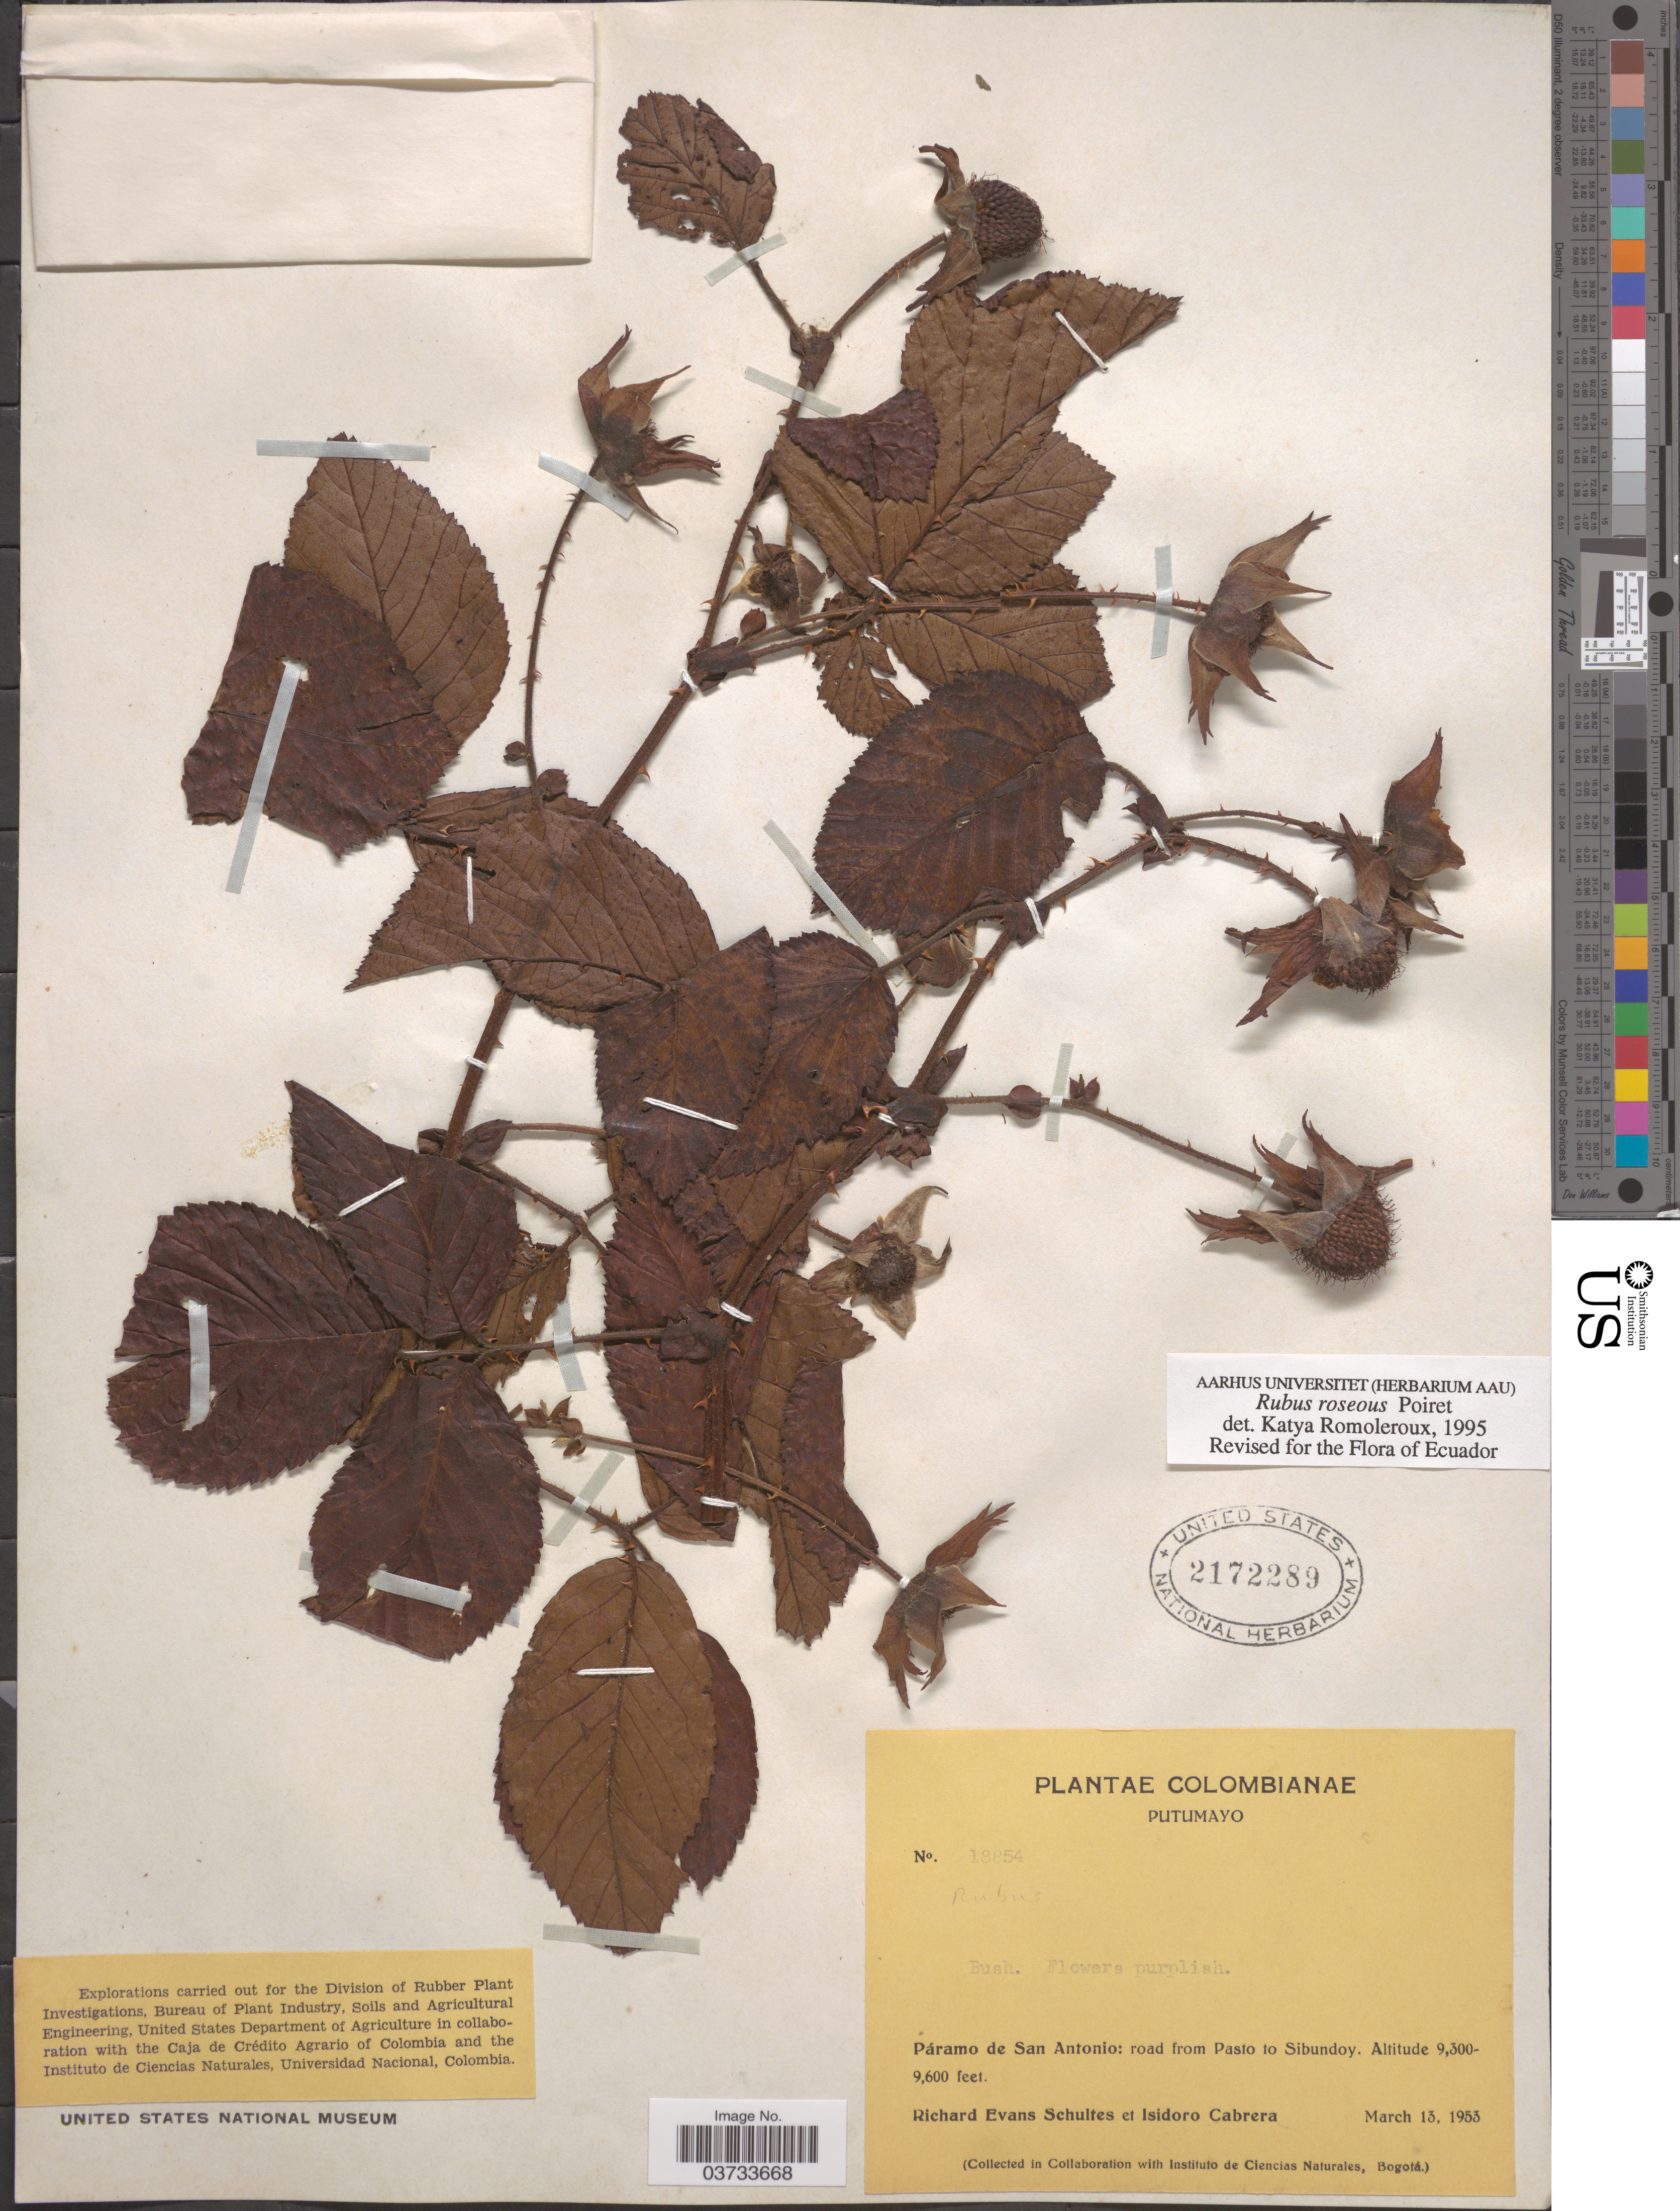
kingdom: Plantae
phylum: Tracheophyta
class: Magnoliopsida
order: Rosales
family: Rosaceae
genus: Rubus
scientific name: Rubus roseus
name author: Poir.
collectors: R. E. Schultes & I. Cabrera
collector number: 18854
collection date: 1953-03-13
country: Colombia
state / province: Putumayo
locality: Páramo de San Antonio: road from Pasto to Sibundoy.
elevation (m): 2835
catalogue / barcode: US 2172289